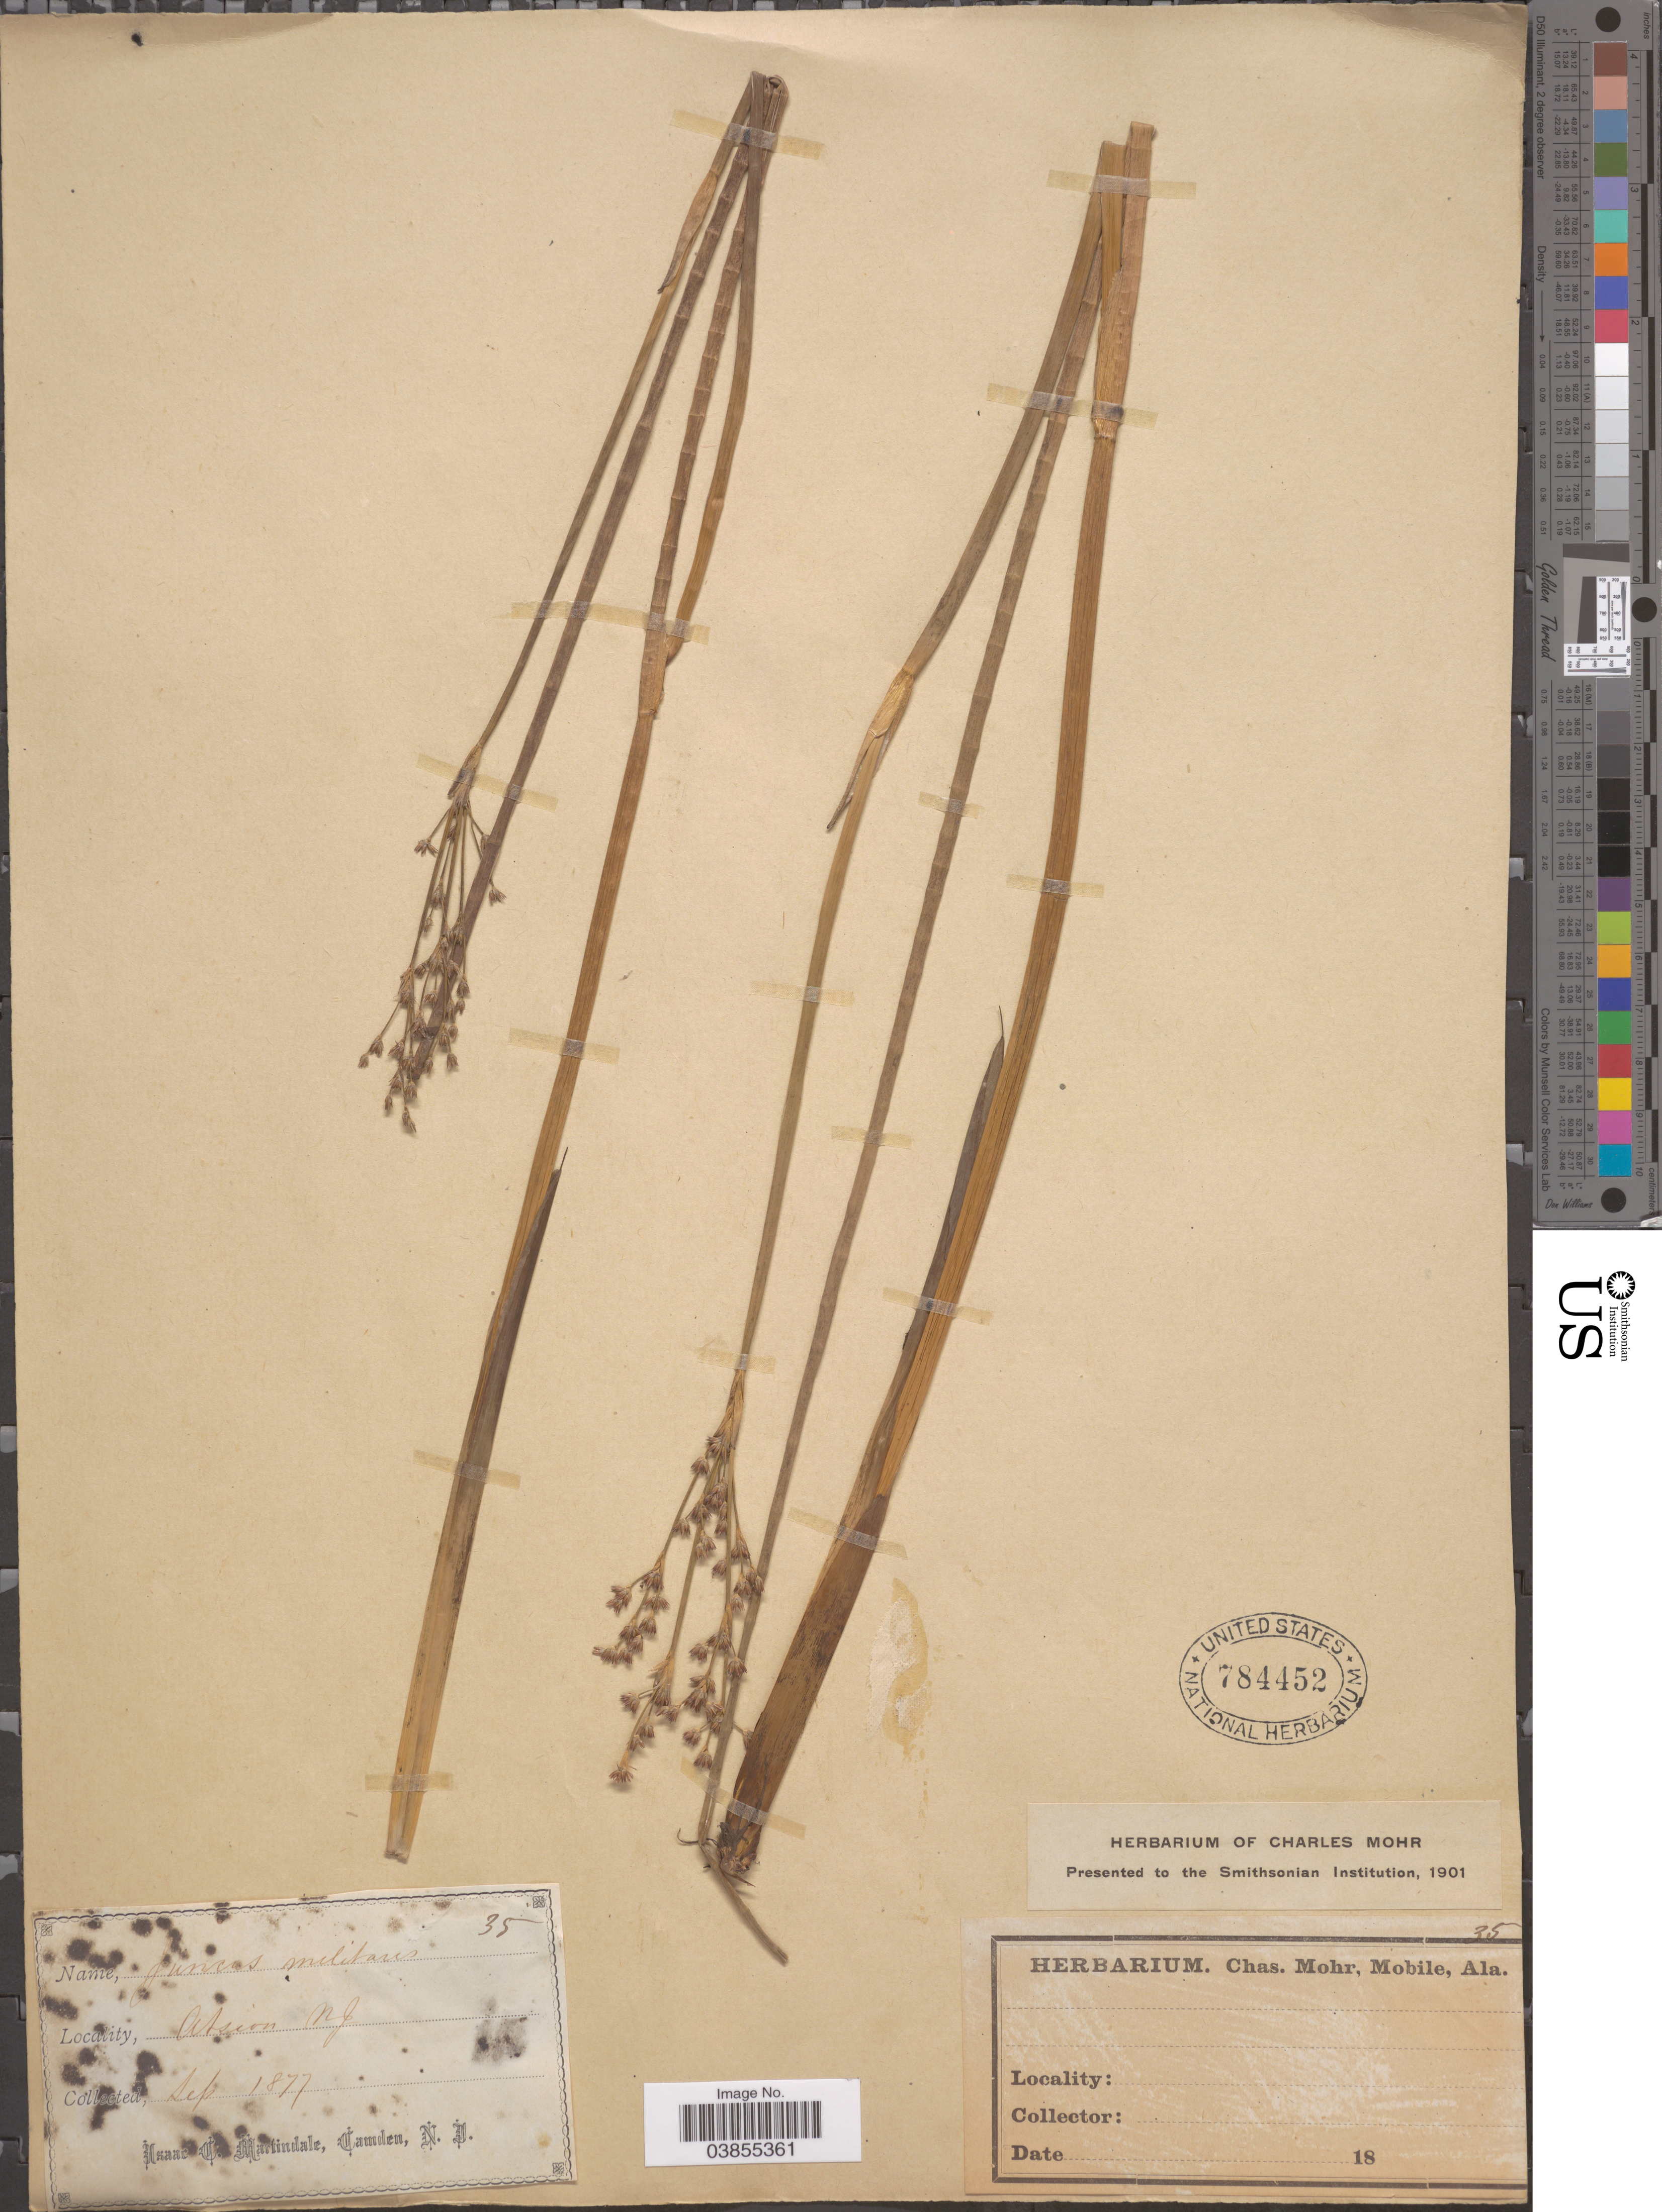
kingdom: Plantae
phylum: Tracheophyta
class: Liliopsida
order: Poales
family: Juncaceae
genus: Juncus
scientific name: Juncus militaris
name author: Bigelow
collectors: I. C. Martindale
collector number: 35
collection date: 1877-09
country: United States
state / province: New Jersey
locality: Atsion.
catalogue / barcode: US 784452